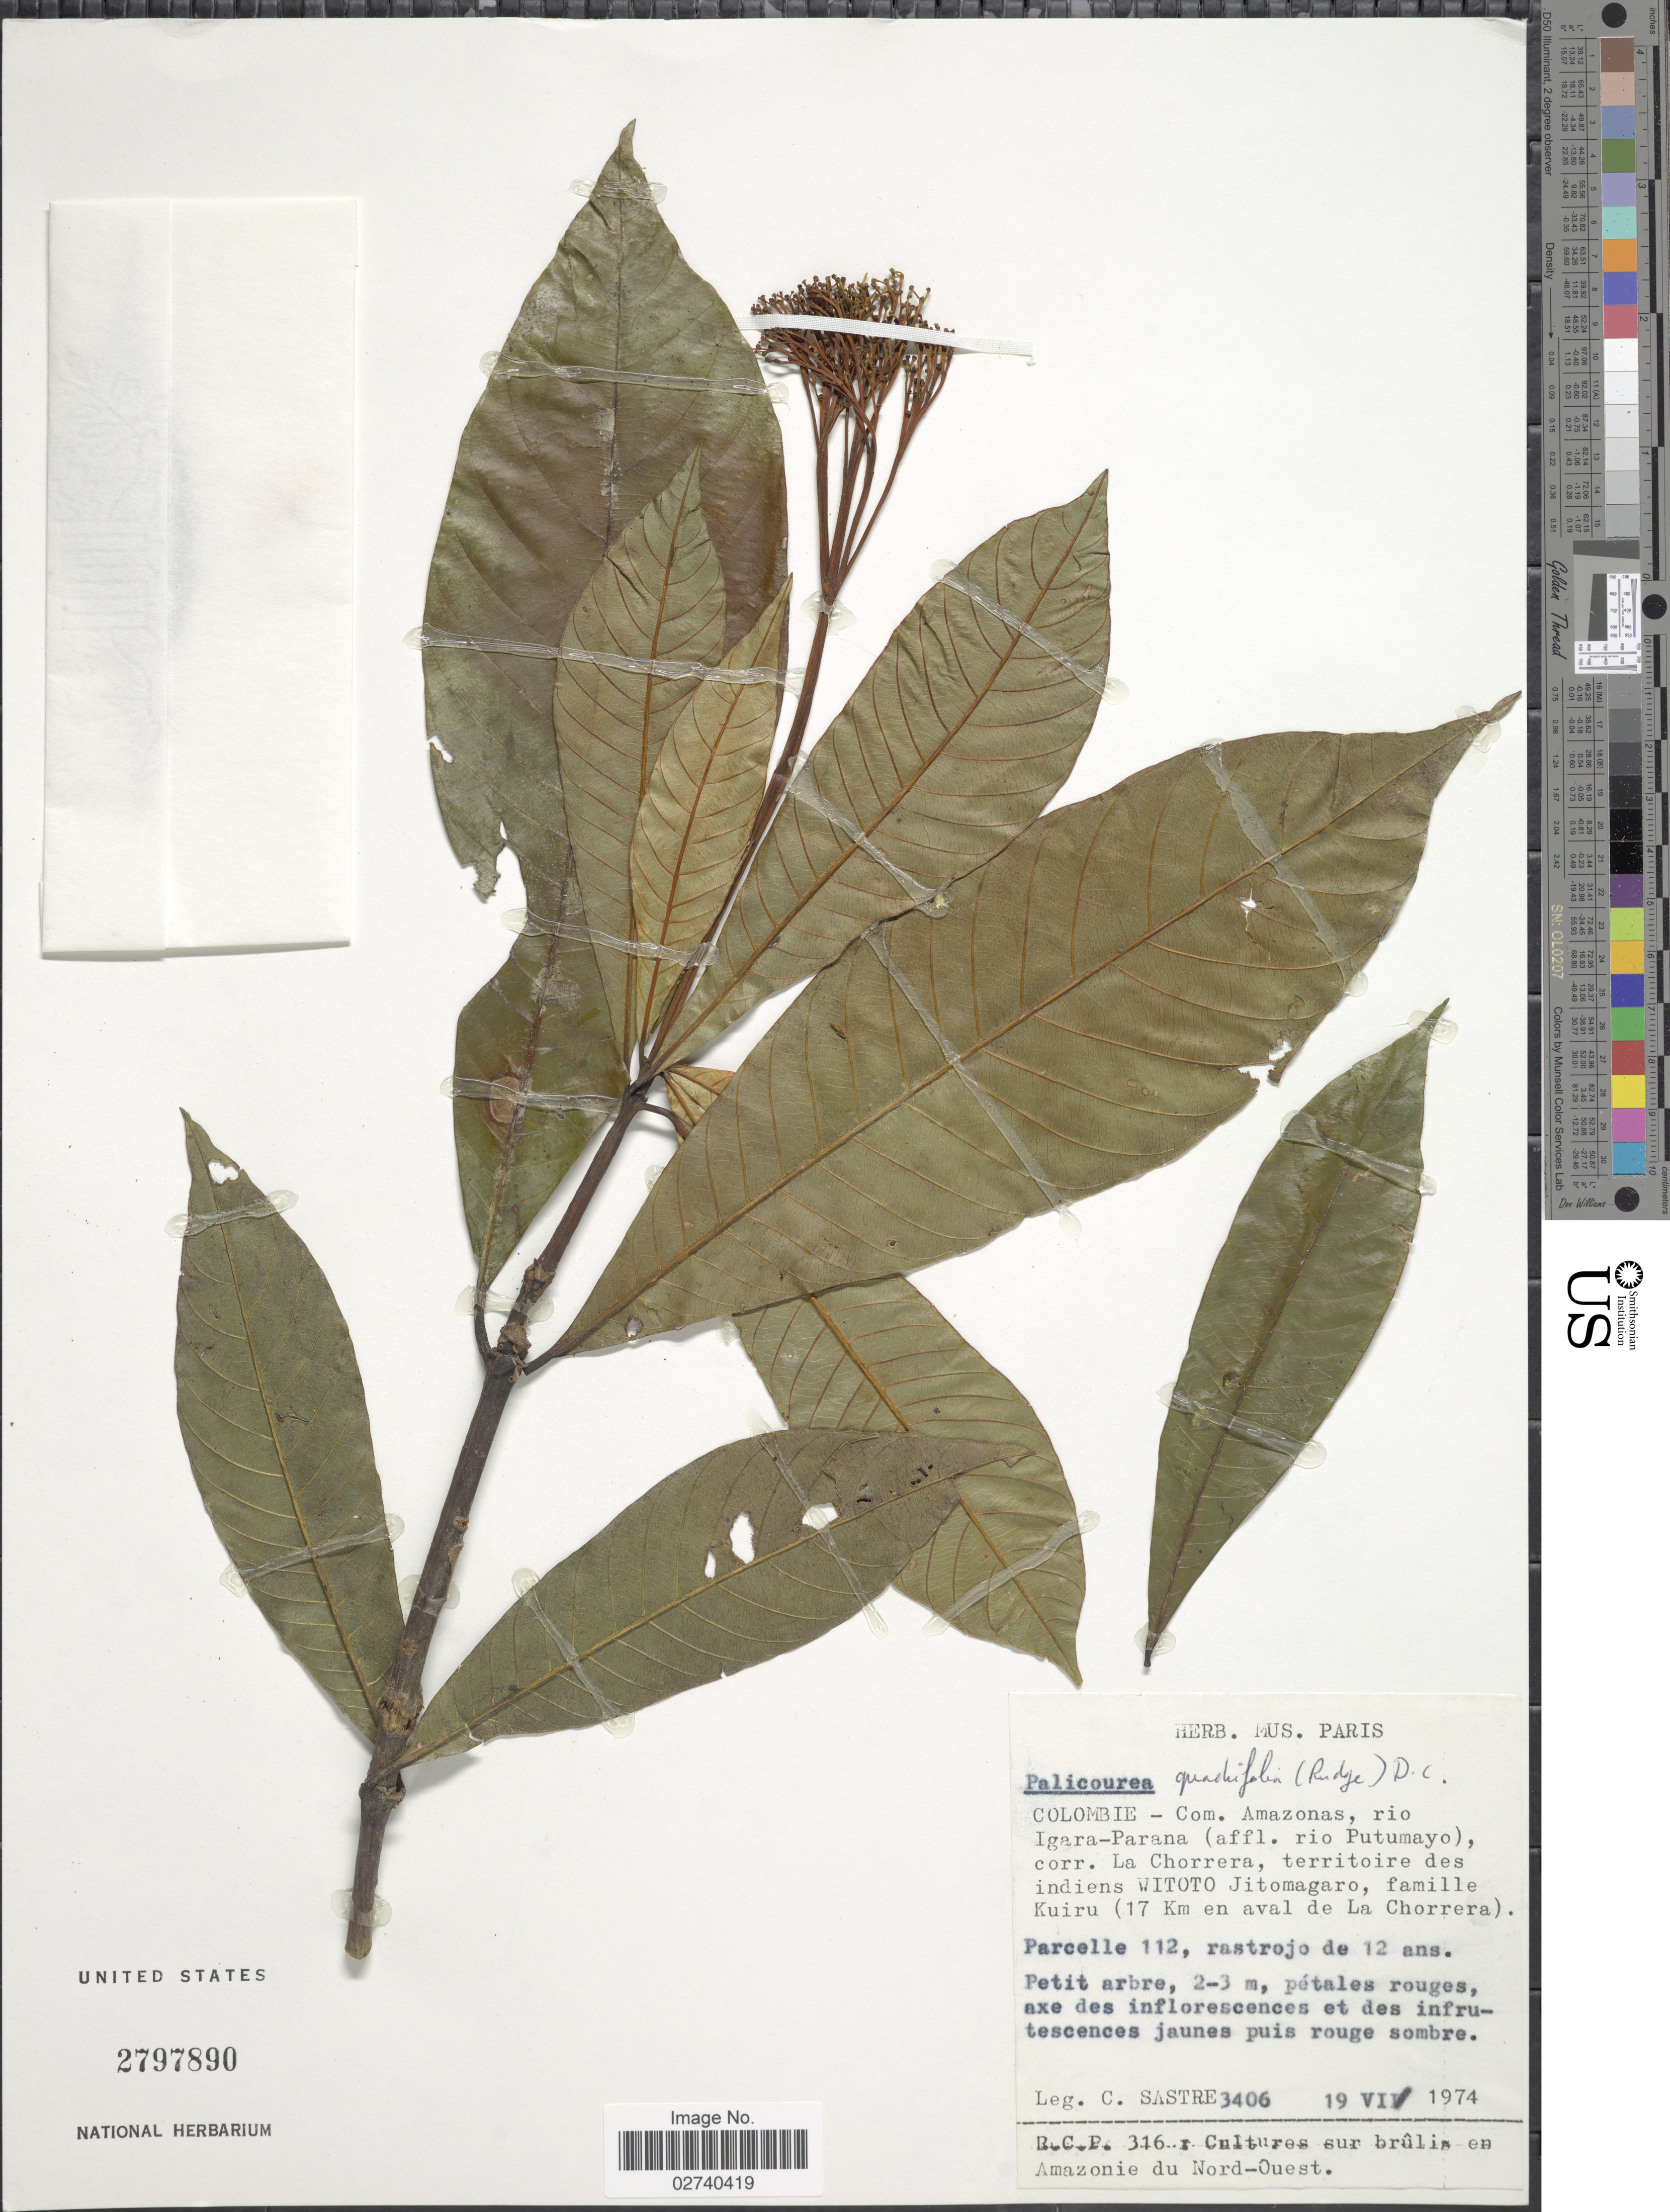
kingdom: Plantae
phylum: Tracheophyta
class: Magnoliopsida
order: Gentianales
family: Rubiaceae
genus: Palicourea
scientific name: Palicourea quadrifolia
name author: (Rudge) DC.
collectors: C. Sastre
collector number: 3406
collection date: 1974-07-19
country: Colombia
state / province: Amazônas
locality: Com. Amazonas, rio Igara-Parana (affl. rio Putumayo), corr. La Chorrera, territoire des indiens Witoto Jitomagaro, famille Kuiru (17 Km en aval de La Chorrera).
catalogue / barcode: US 2797890